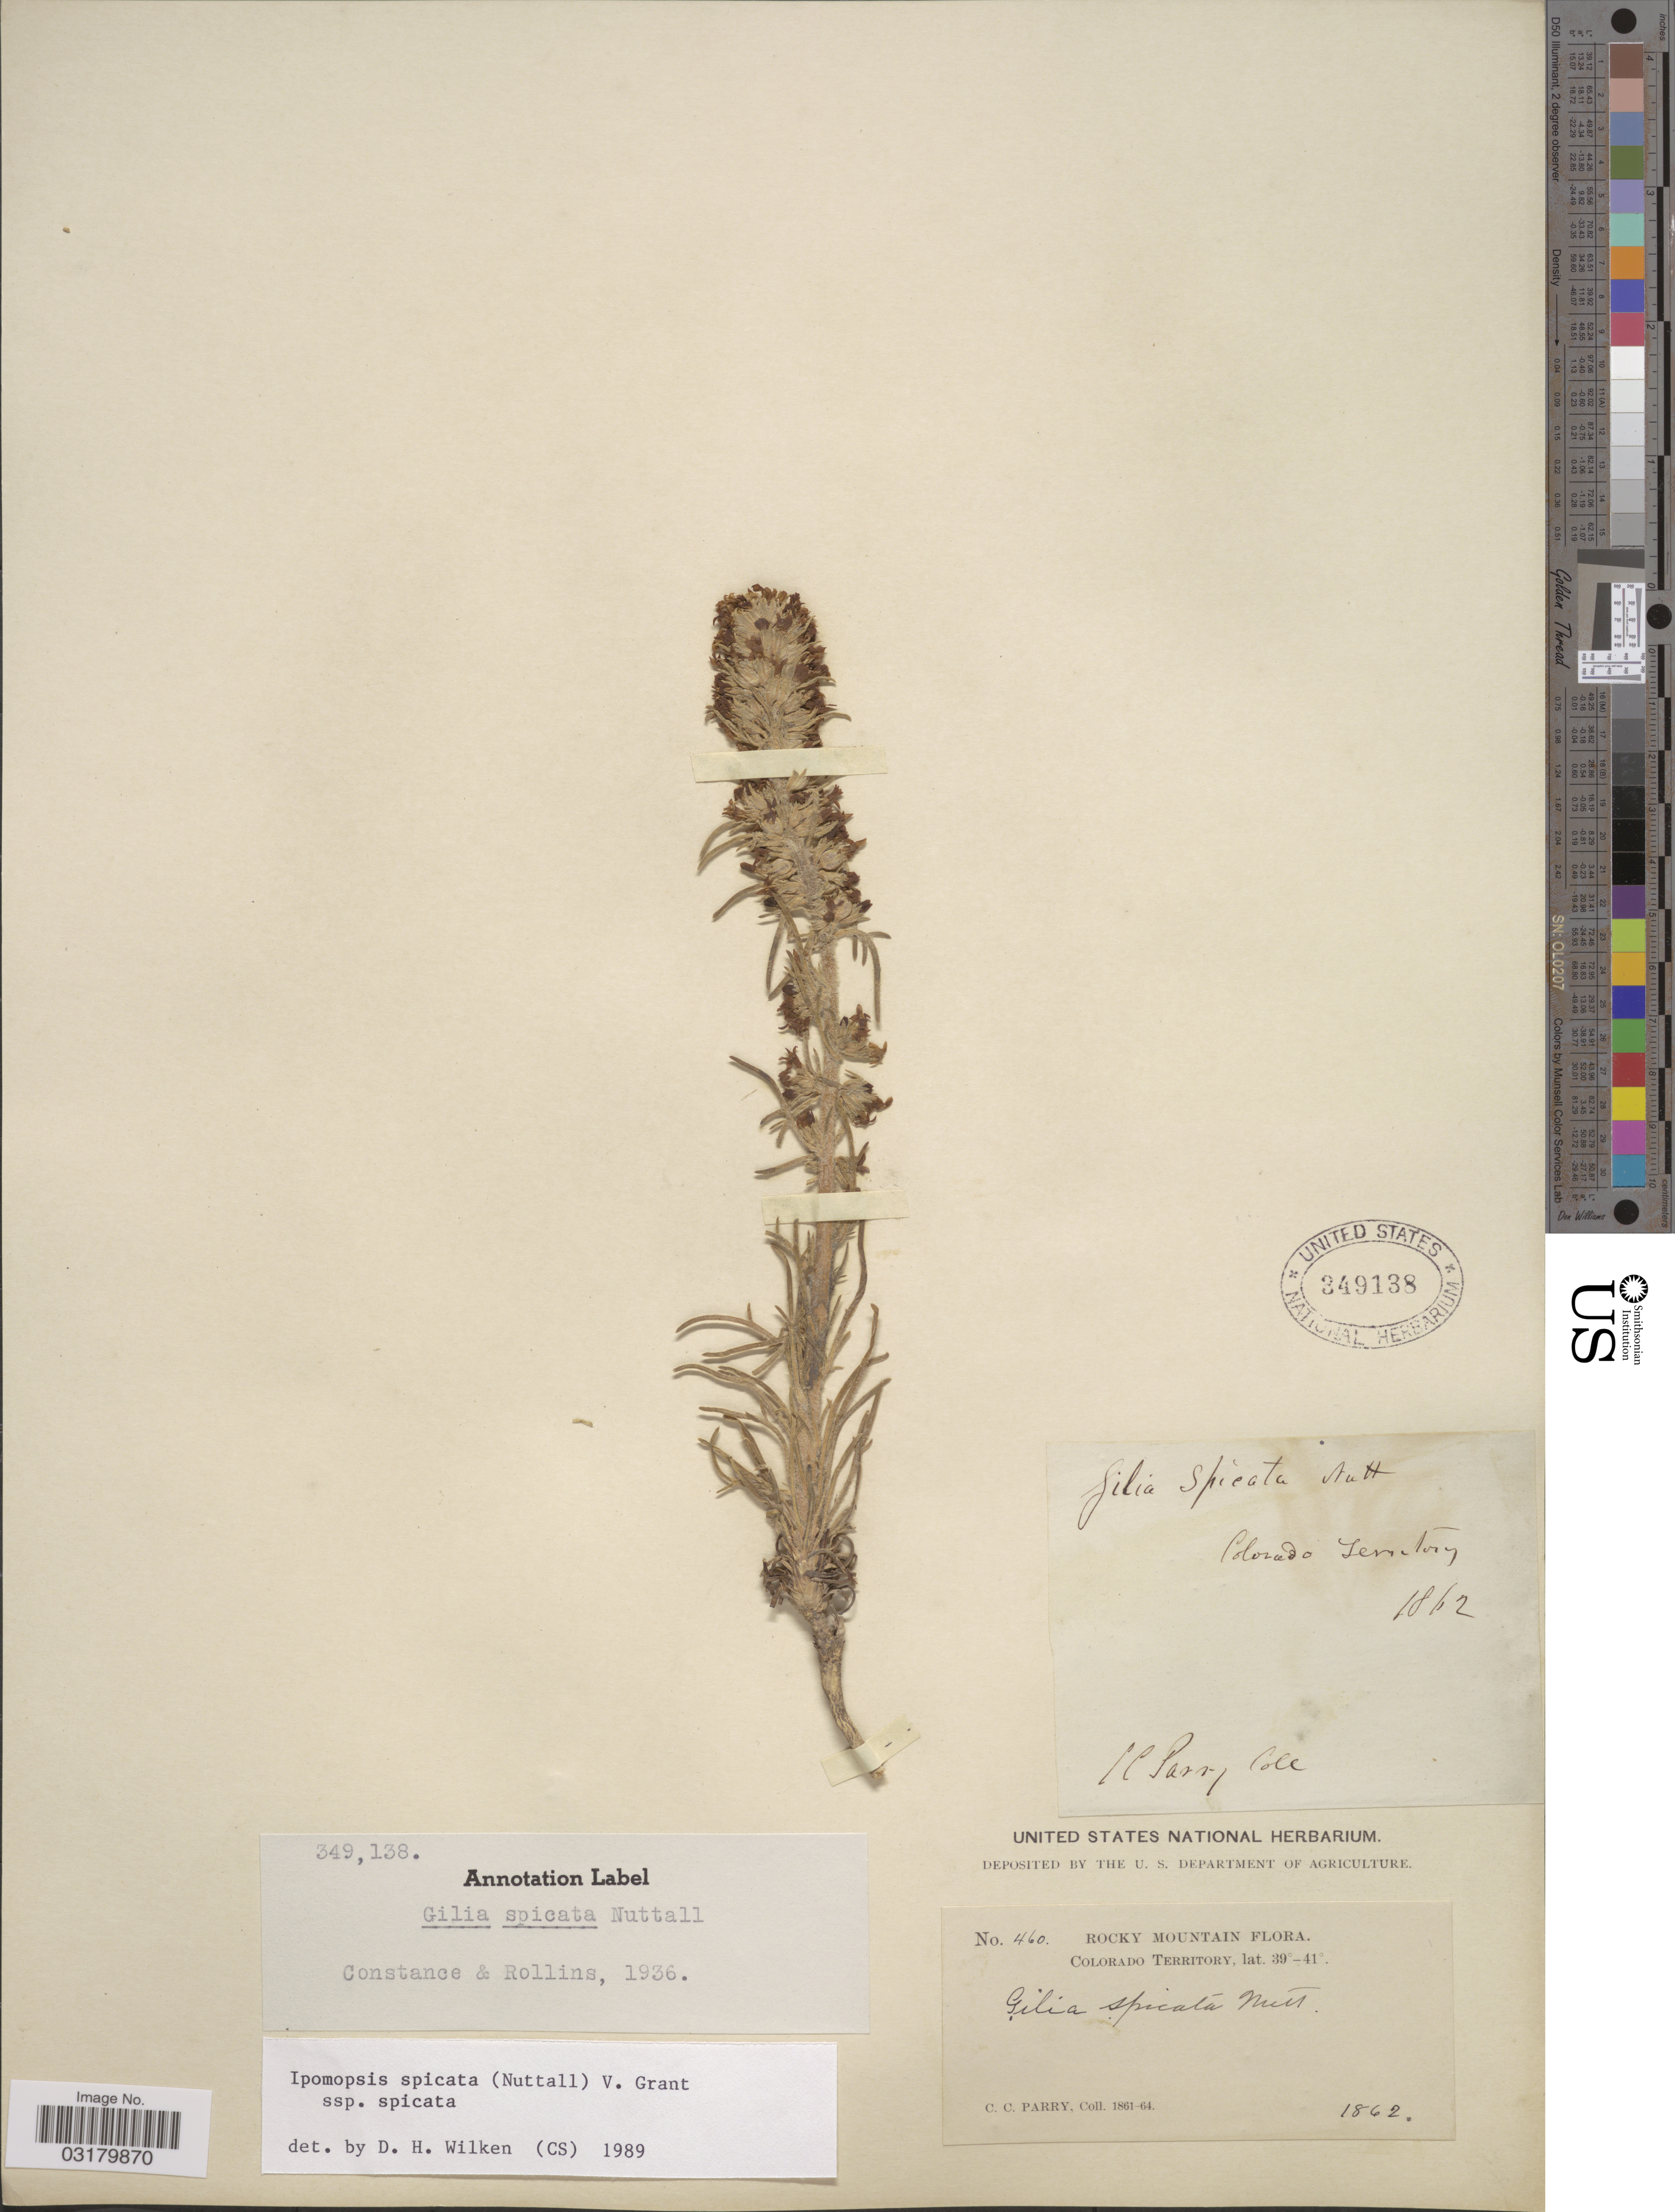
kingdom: Plantae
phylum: Tracheophyta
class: Magnoliopsida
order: Ericales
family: Polemoniaceae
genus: Ipomopsis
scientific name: Ipomopsis spicata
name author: (Nutt.) V.E. Grant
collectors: C. C. Parry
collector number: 460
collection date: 1862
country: United States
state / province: Colorado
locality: Rocky Mountain. Colorado Territory.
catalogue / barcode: US 349138